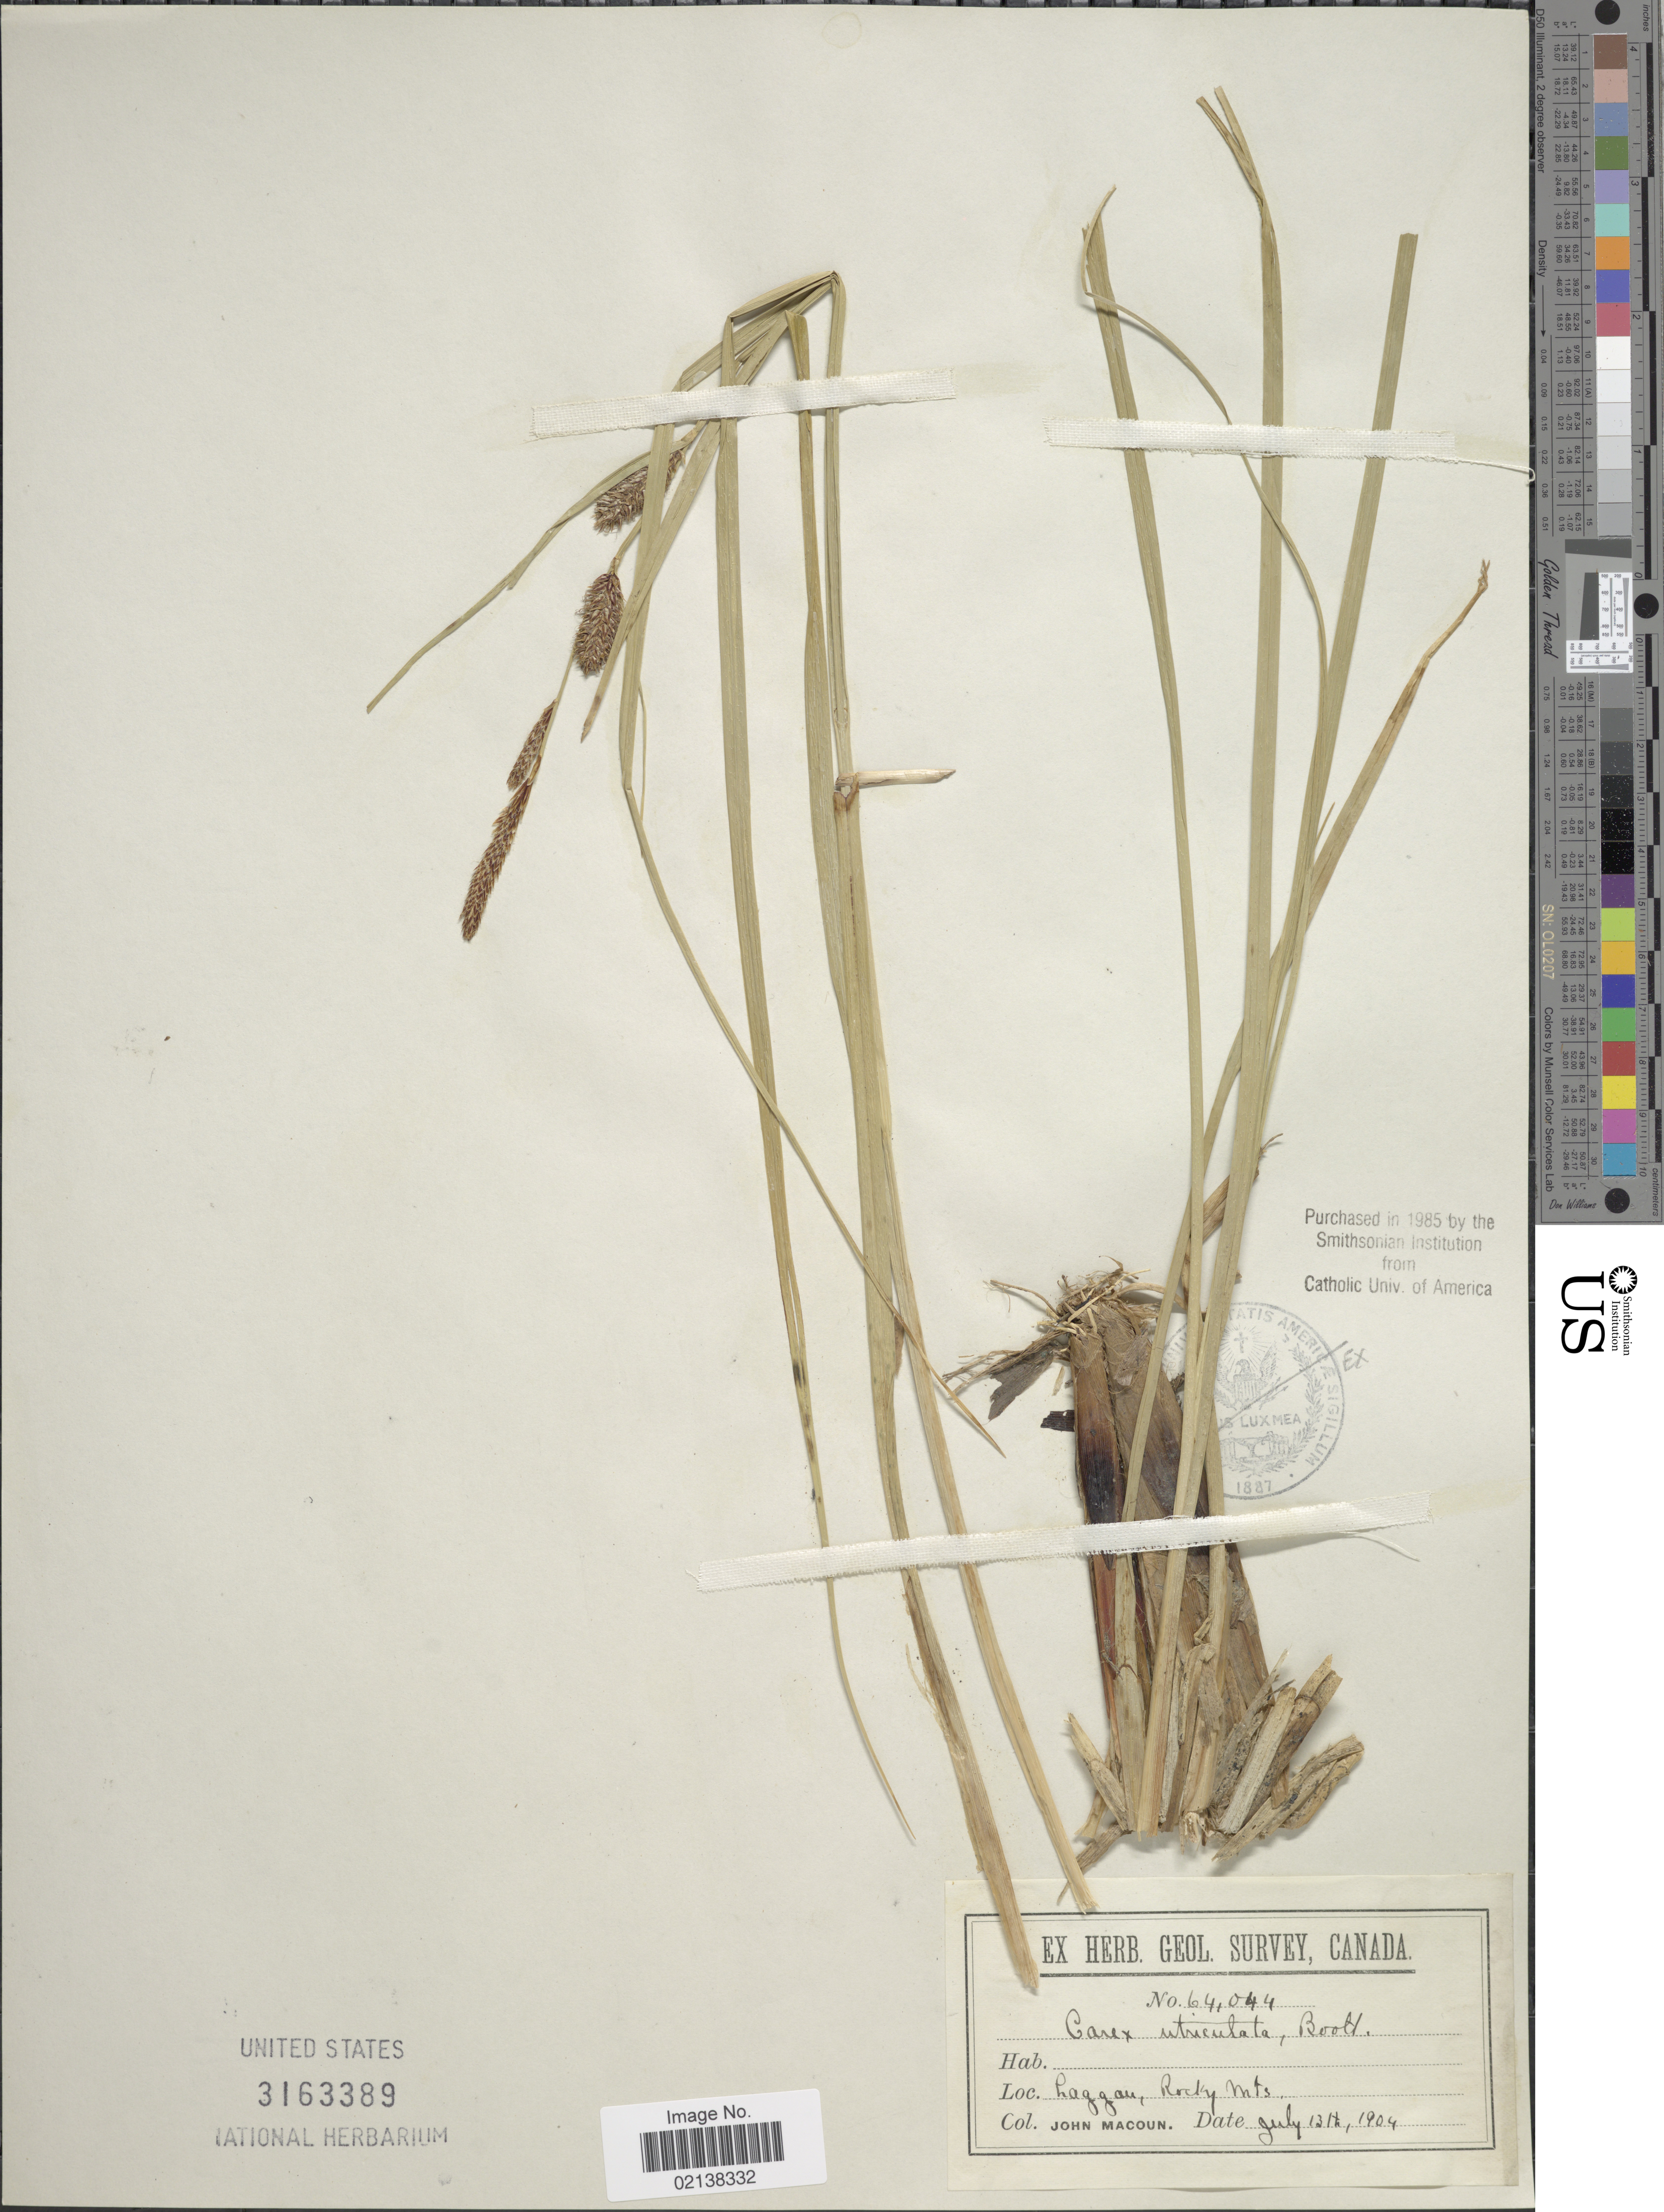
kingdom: Plantae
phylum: Tracheophyta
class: Liliopsida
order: Poales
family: Cyperaceae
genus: Carex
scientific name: Carex utriculata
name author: Boott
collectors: J. Macoun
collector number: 64044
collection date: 1904-07-13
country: Canada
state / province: Alberta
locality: Laggan, Rocky Mts.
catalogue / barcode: US 3163389